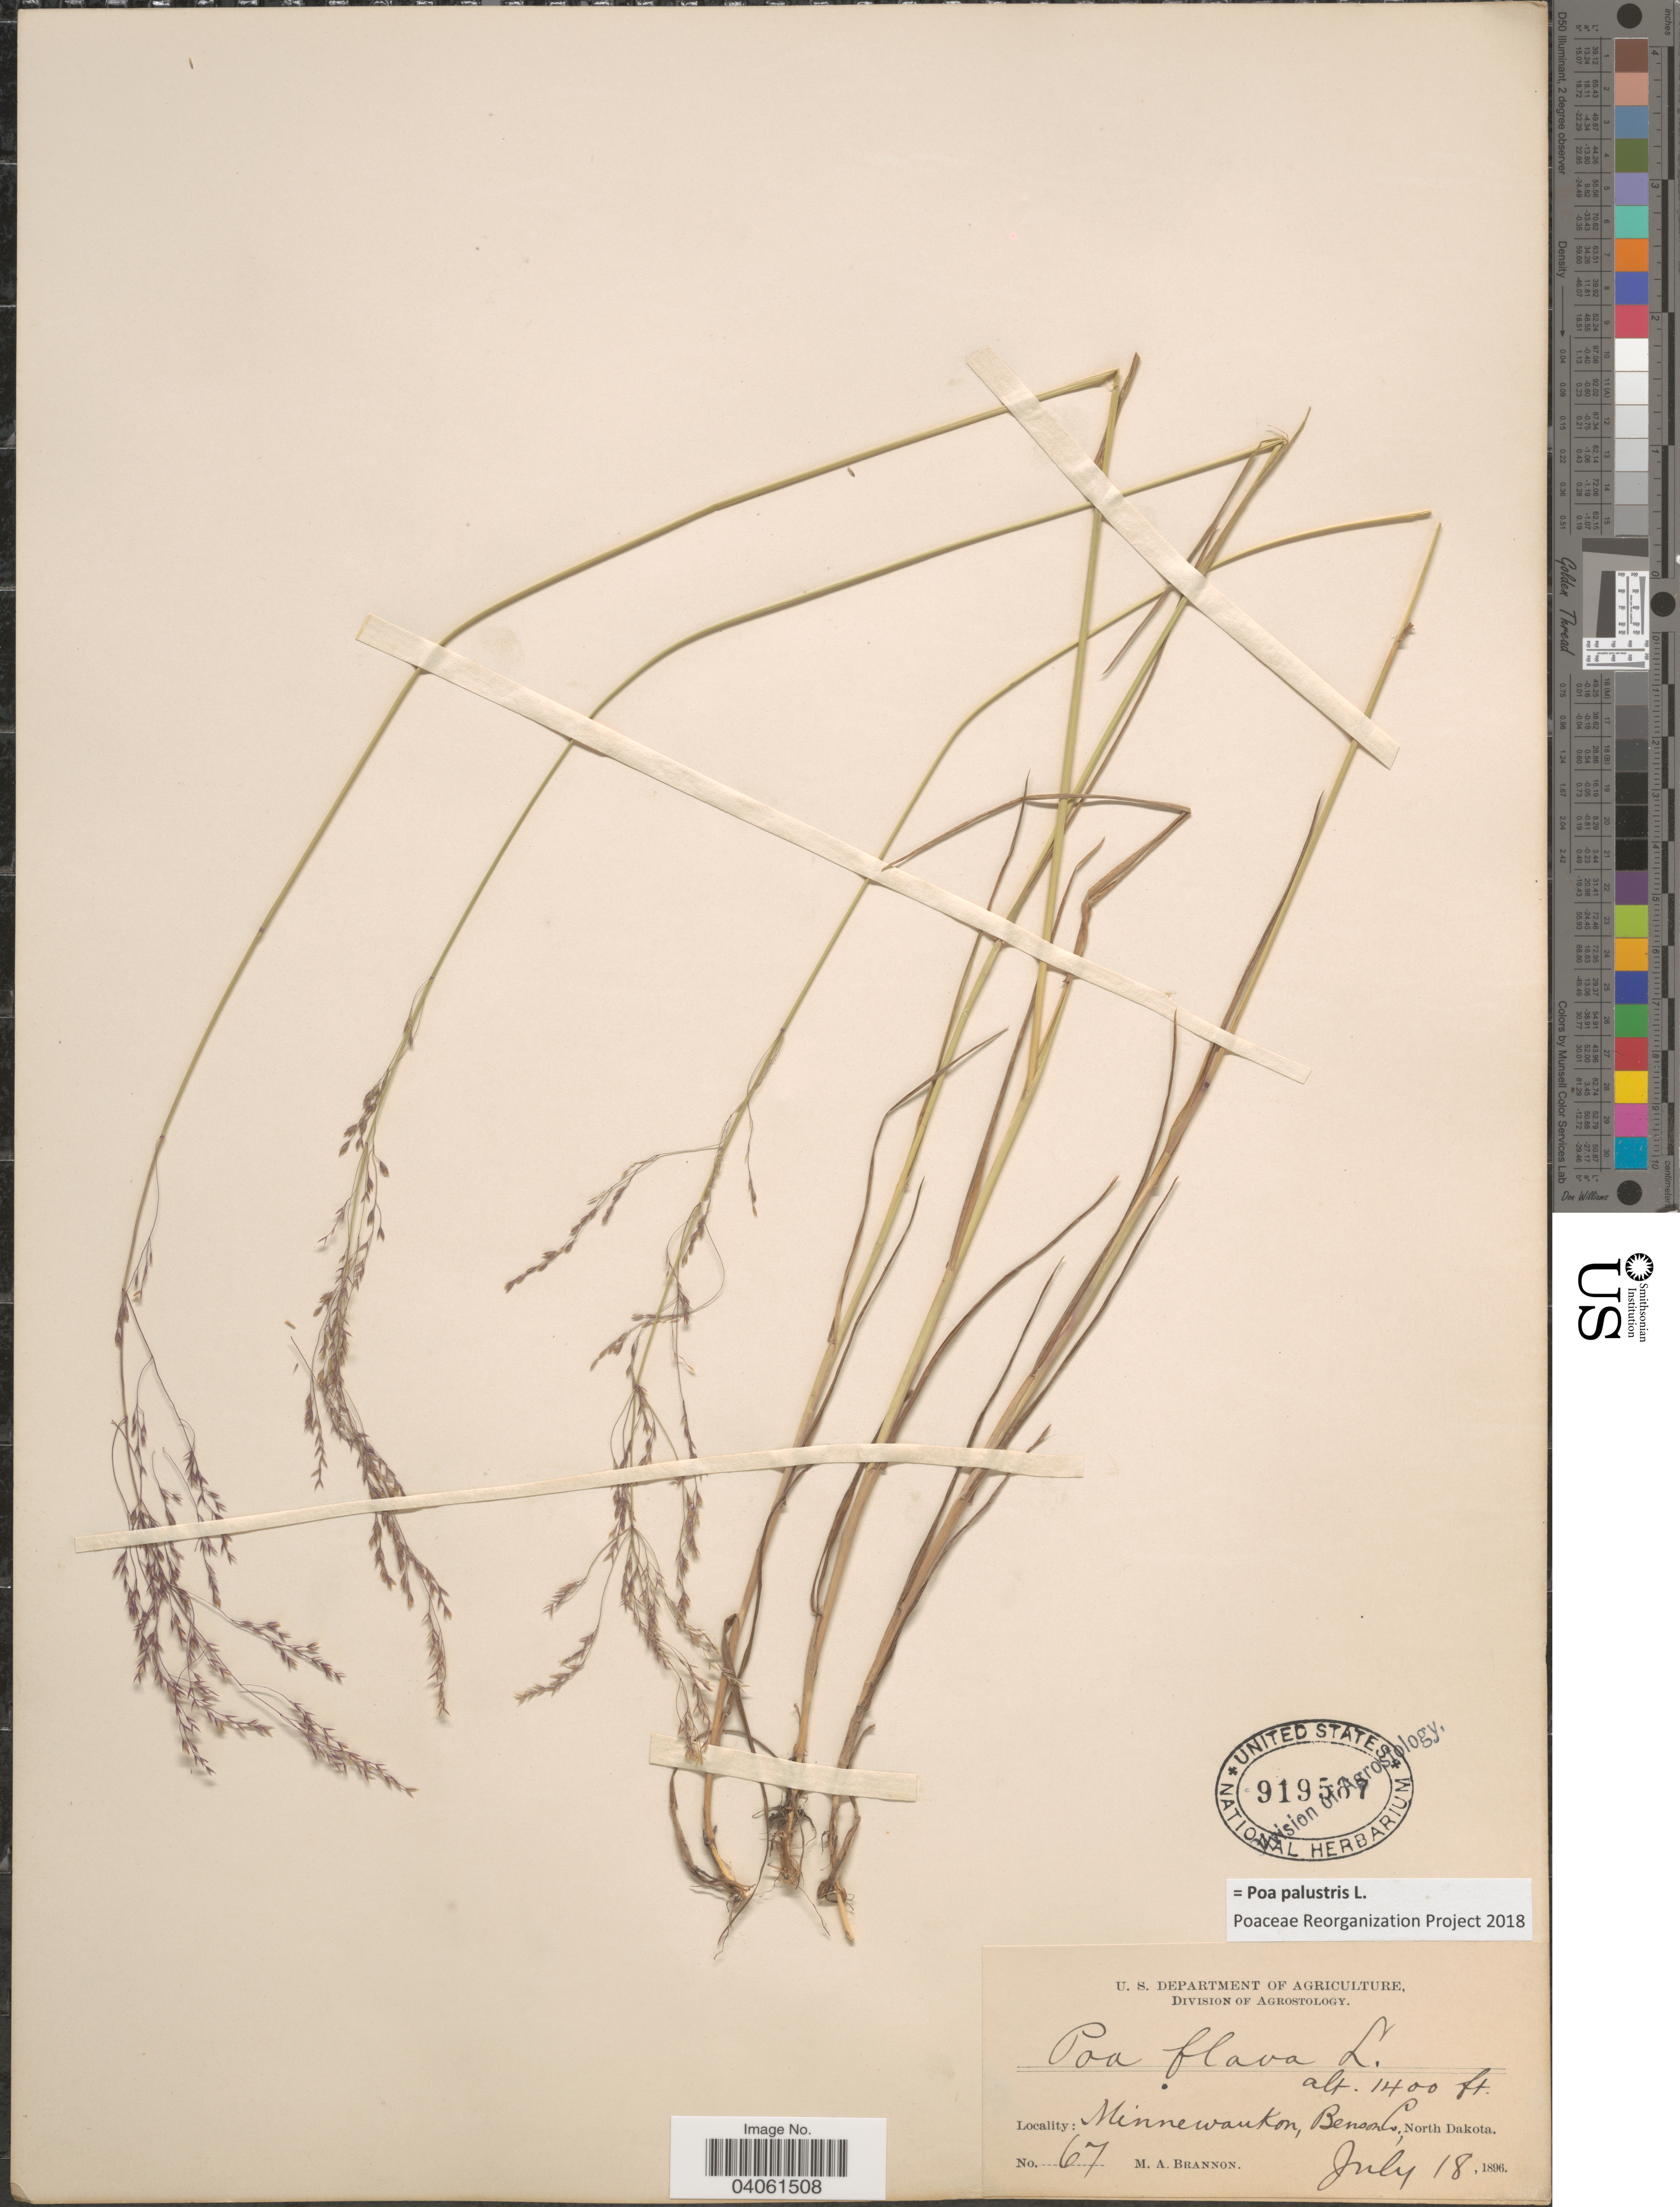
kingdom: Plantae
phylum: Tracheophyta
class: Liliopsida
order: Poales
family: Poaceae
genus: Poa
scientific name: Poa palustris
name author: L.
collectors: M. Brannon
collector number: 67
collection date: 1896-07-18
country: United States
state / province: North Dakota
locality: Minnewaukon, Benson Co.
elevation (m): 427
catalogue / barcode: US 919567